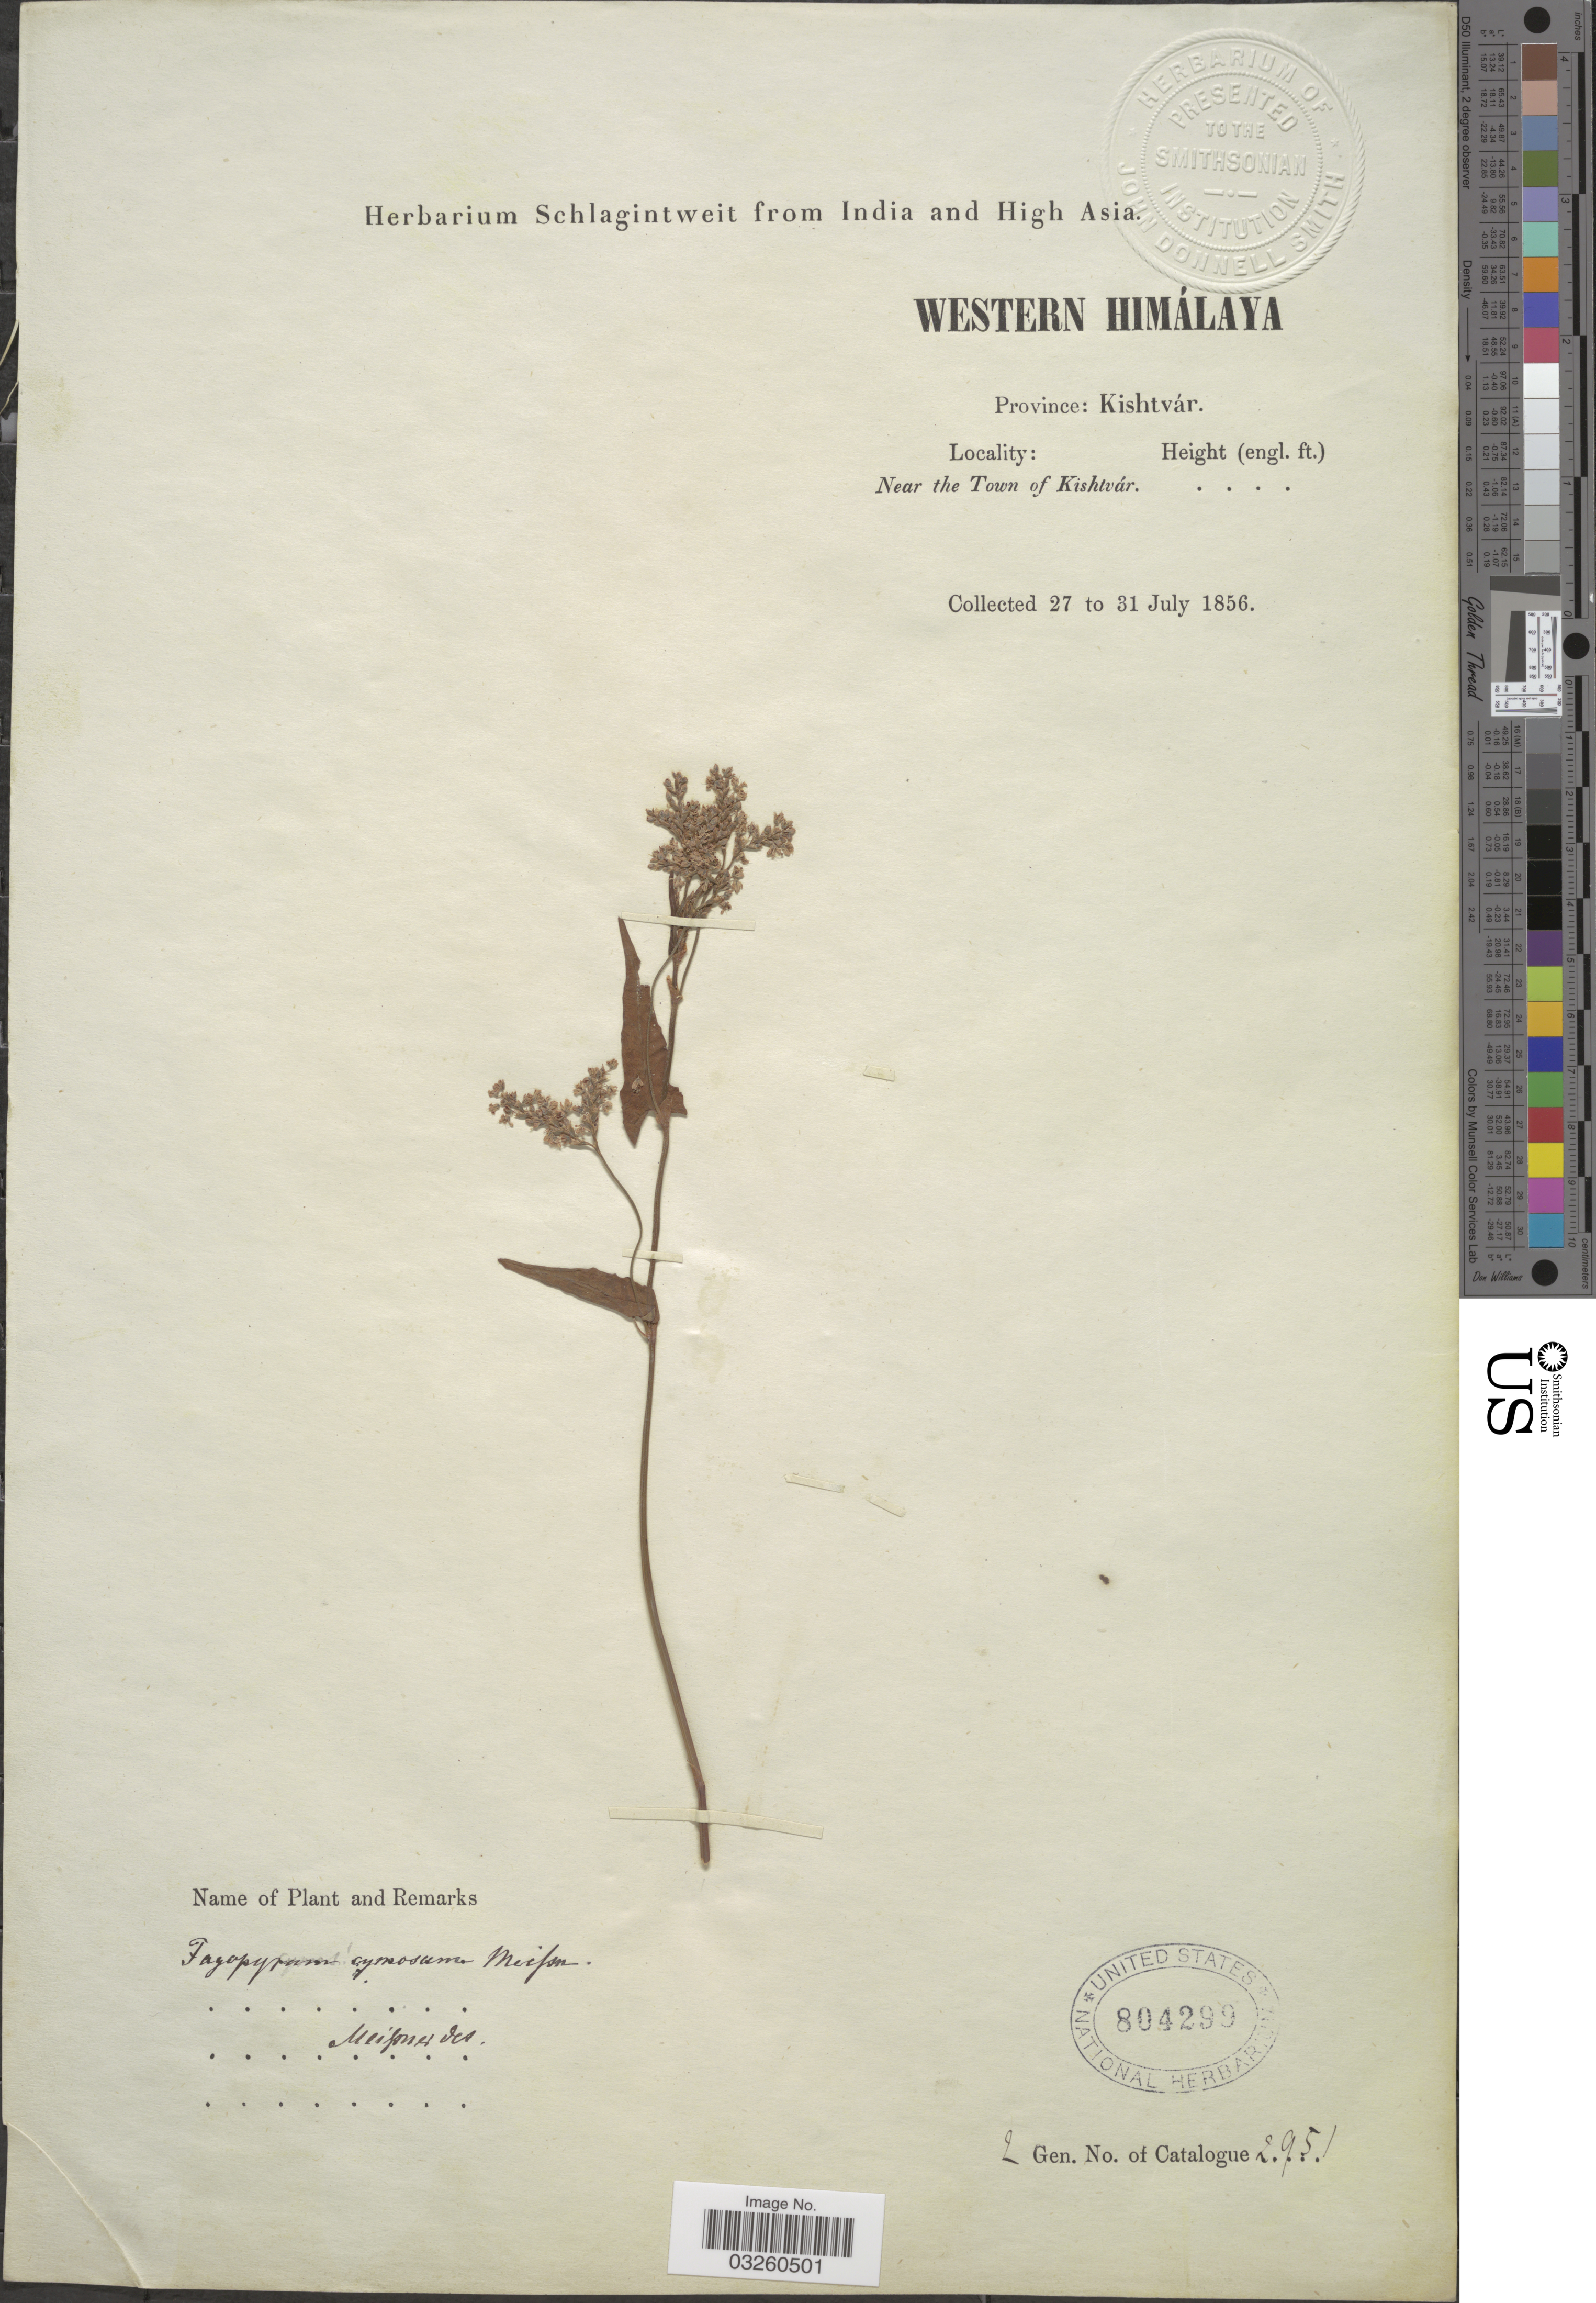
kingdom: Plantae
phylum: Tracheophyta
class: Magnoliopsida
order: Caryophyllales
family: Polygonaceae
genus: Fagopyrum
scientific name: Fagopyrum cymosum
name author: (Trevir.) Meisn.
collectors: ex herb. Schlagintweit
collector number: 2951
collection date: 1856-07-27/1856-07-31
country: India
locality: Western Himálaya. Province: Kishtvár. Near the Town of Kishtvár.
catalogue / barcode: US 804299